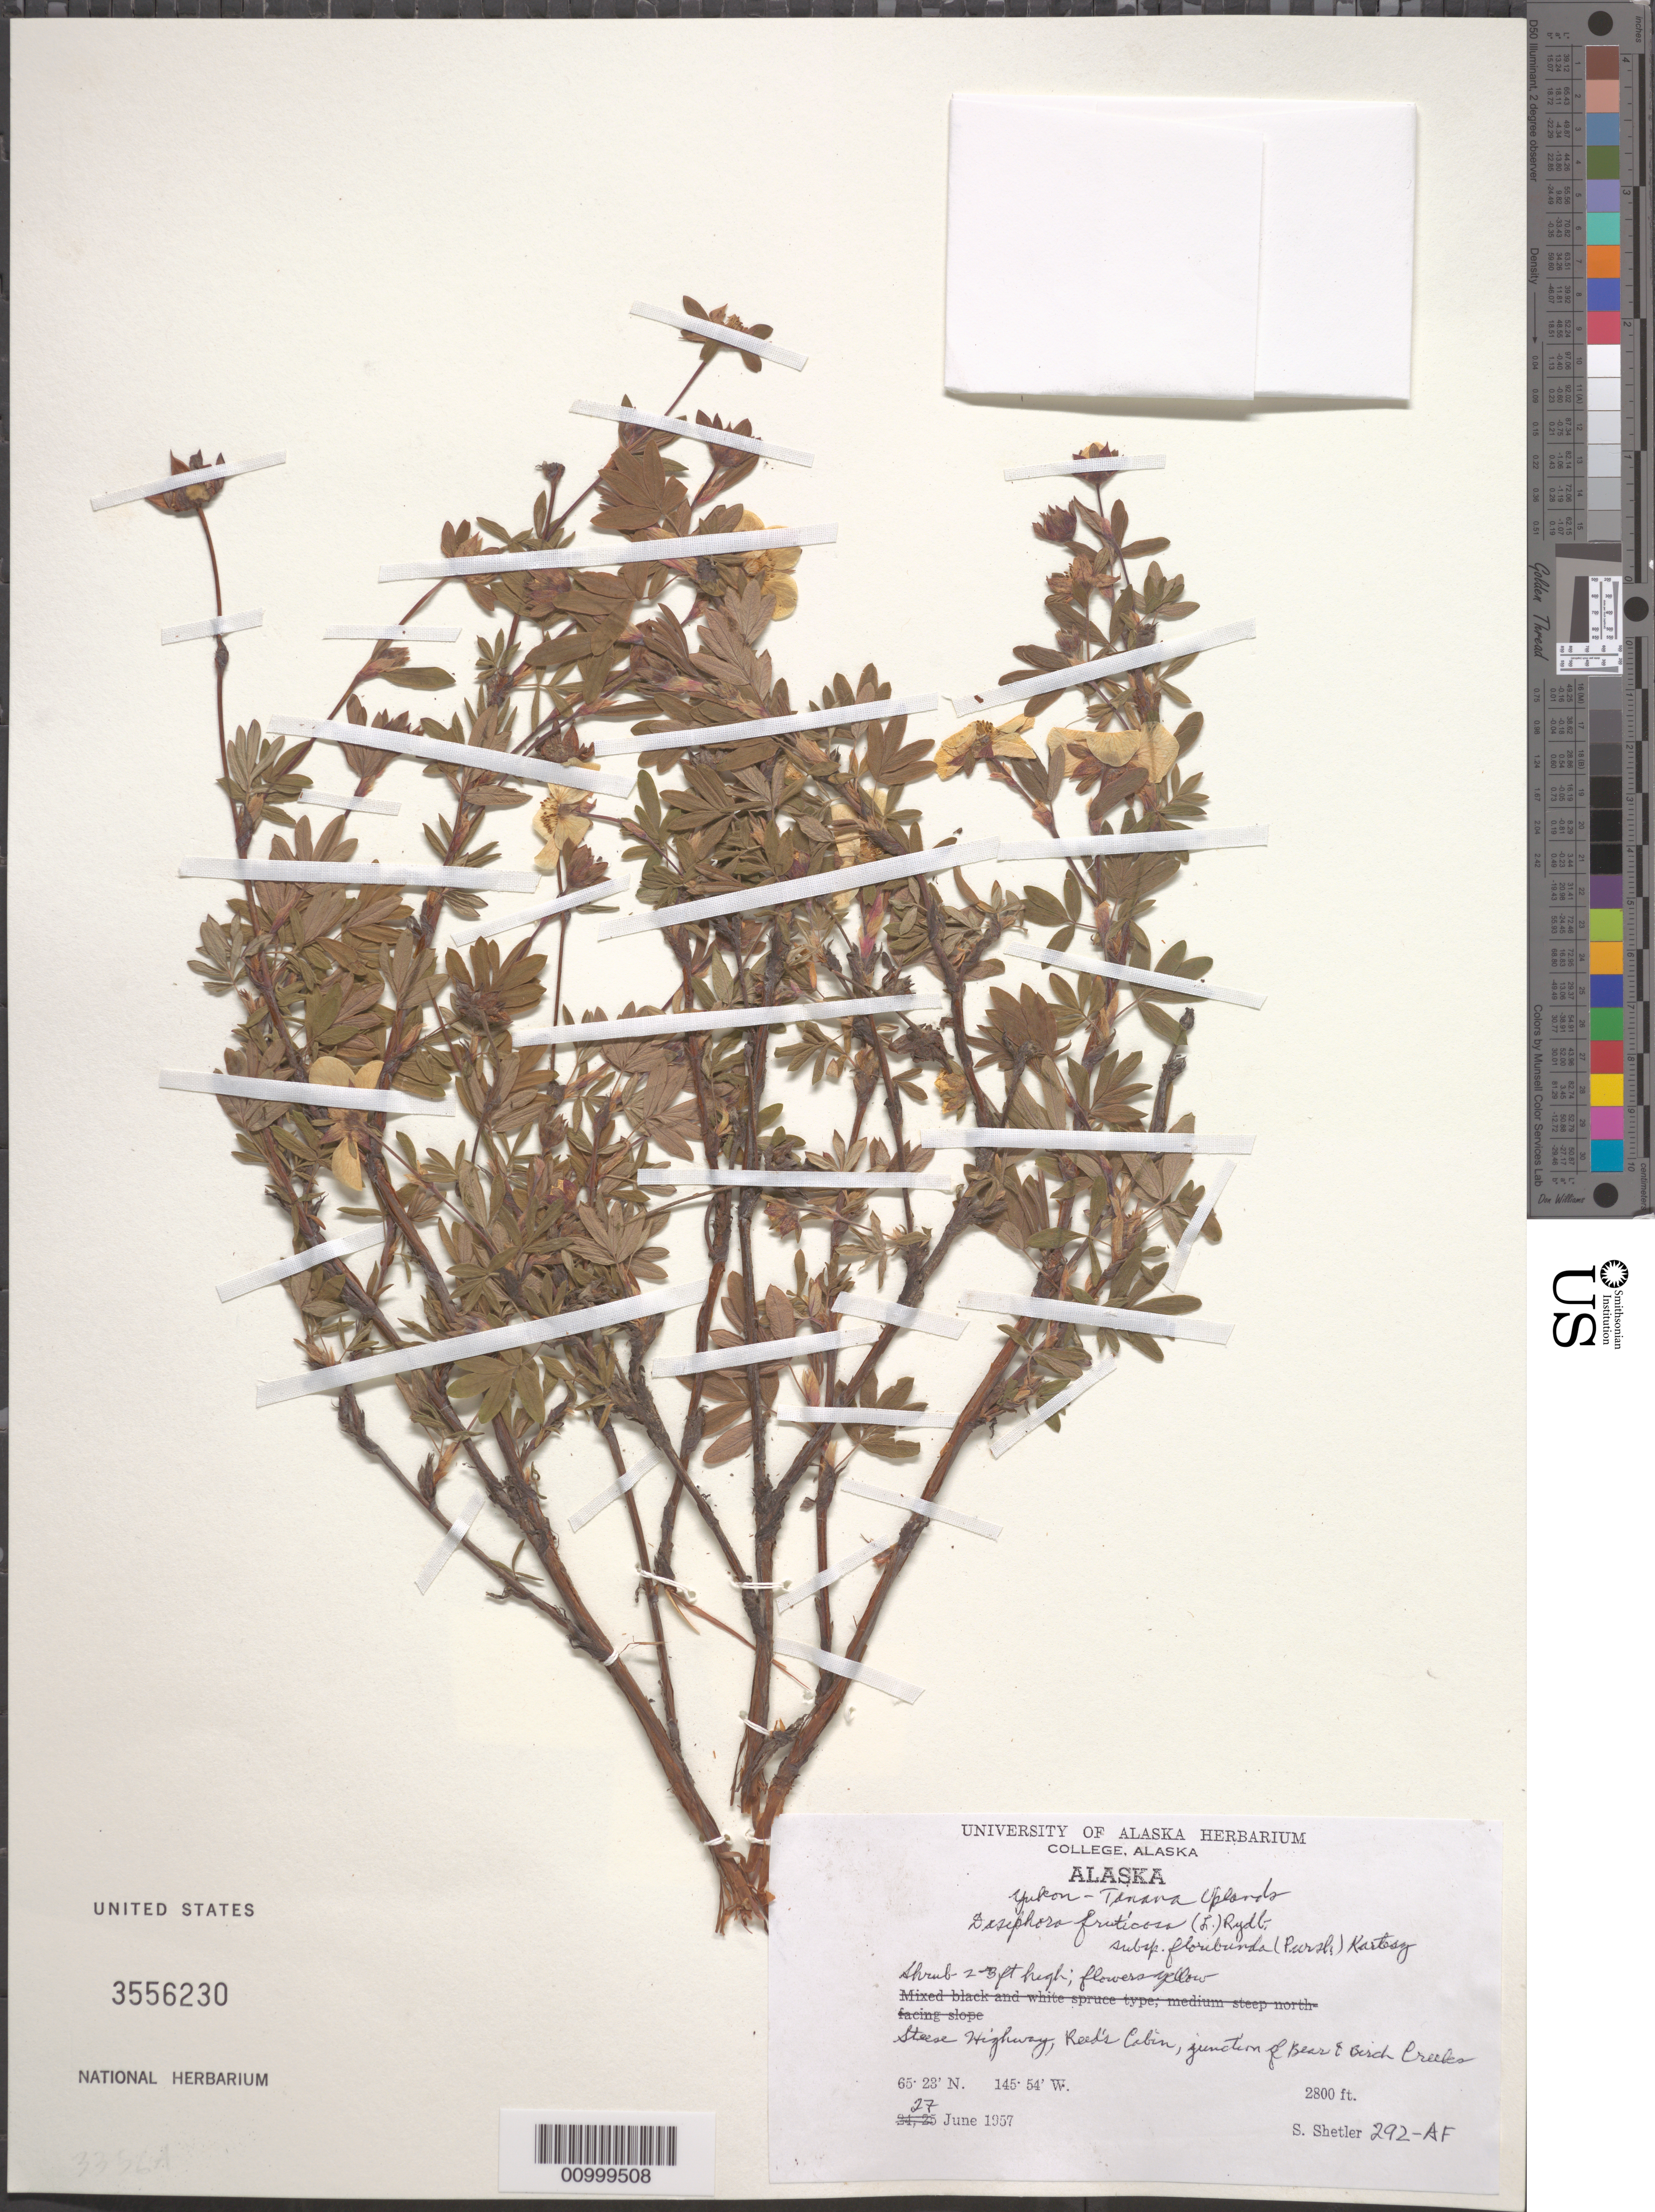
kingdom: Plantae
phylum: Tracheophyta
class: Magnoliopsida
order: Rosales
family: Rosaceae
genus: Dasiphora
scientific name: Dasiphora fruticosa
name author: (L.) Rydb.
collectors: S. Shetler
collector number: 292-AF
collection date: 1957-06-27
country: United States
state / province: Alaska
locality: Yukon-Tanana Uplands. Steese Highway, Reed's Cabin, junction of Bear & Birch Creeks.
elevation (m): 853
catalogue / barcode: US 3556230